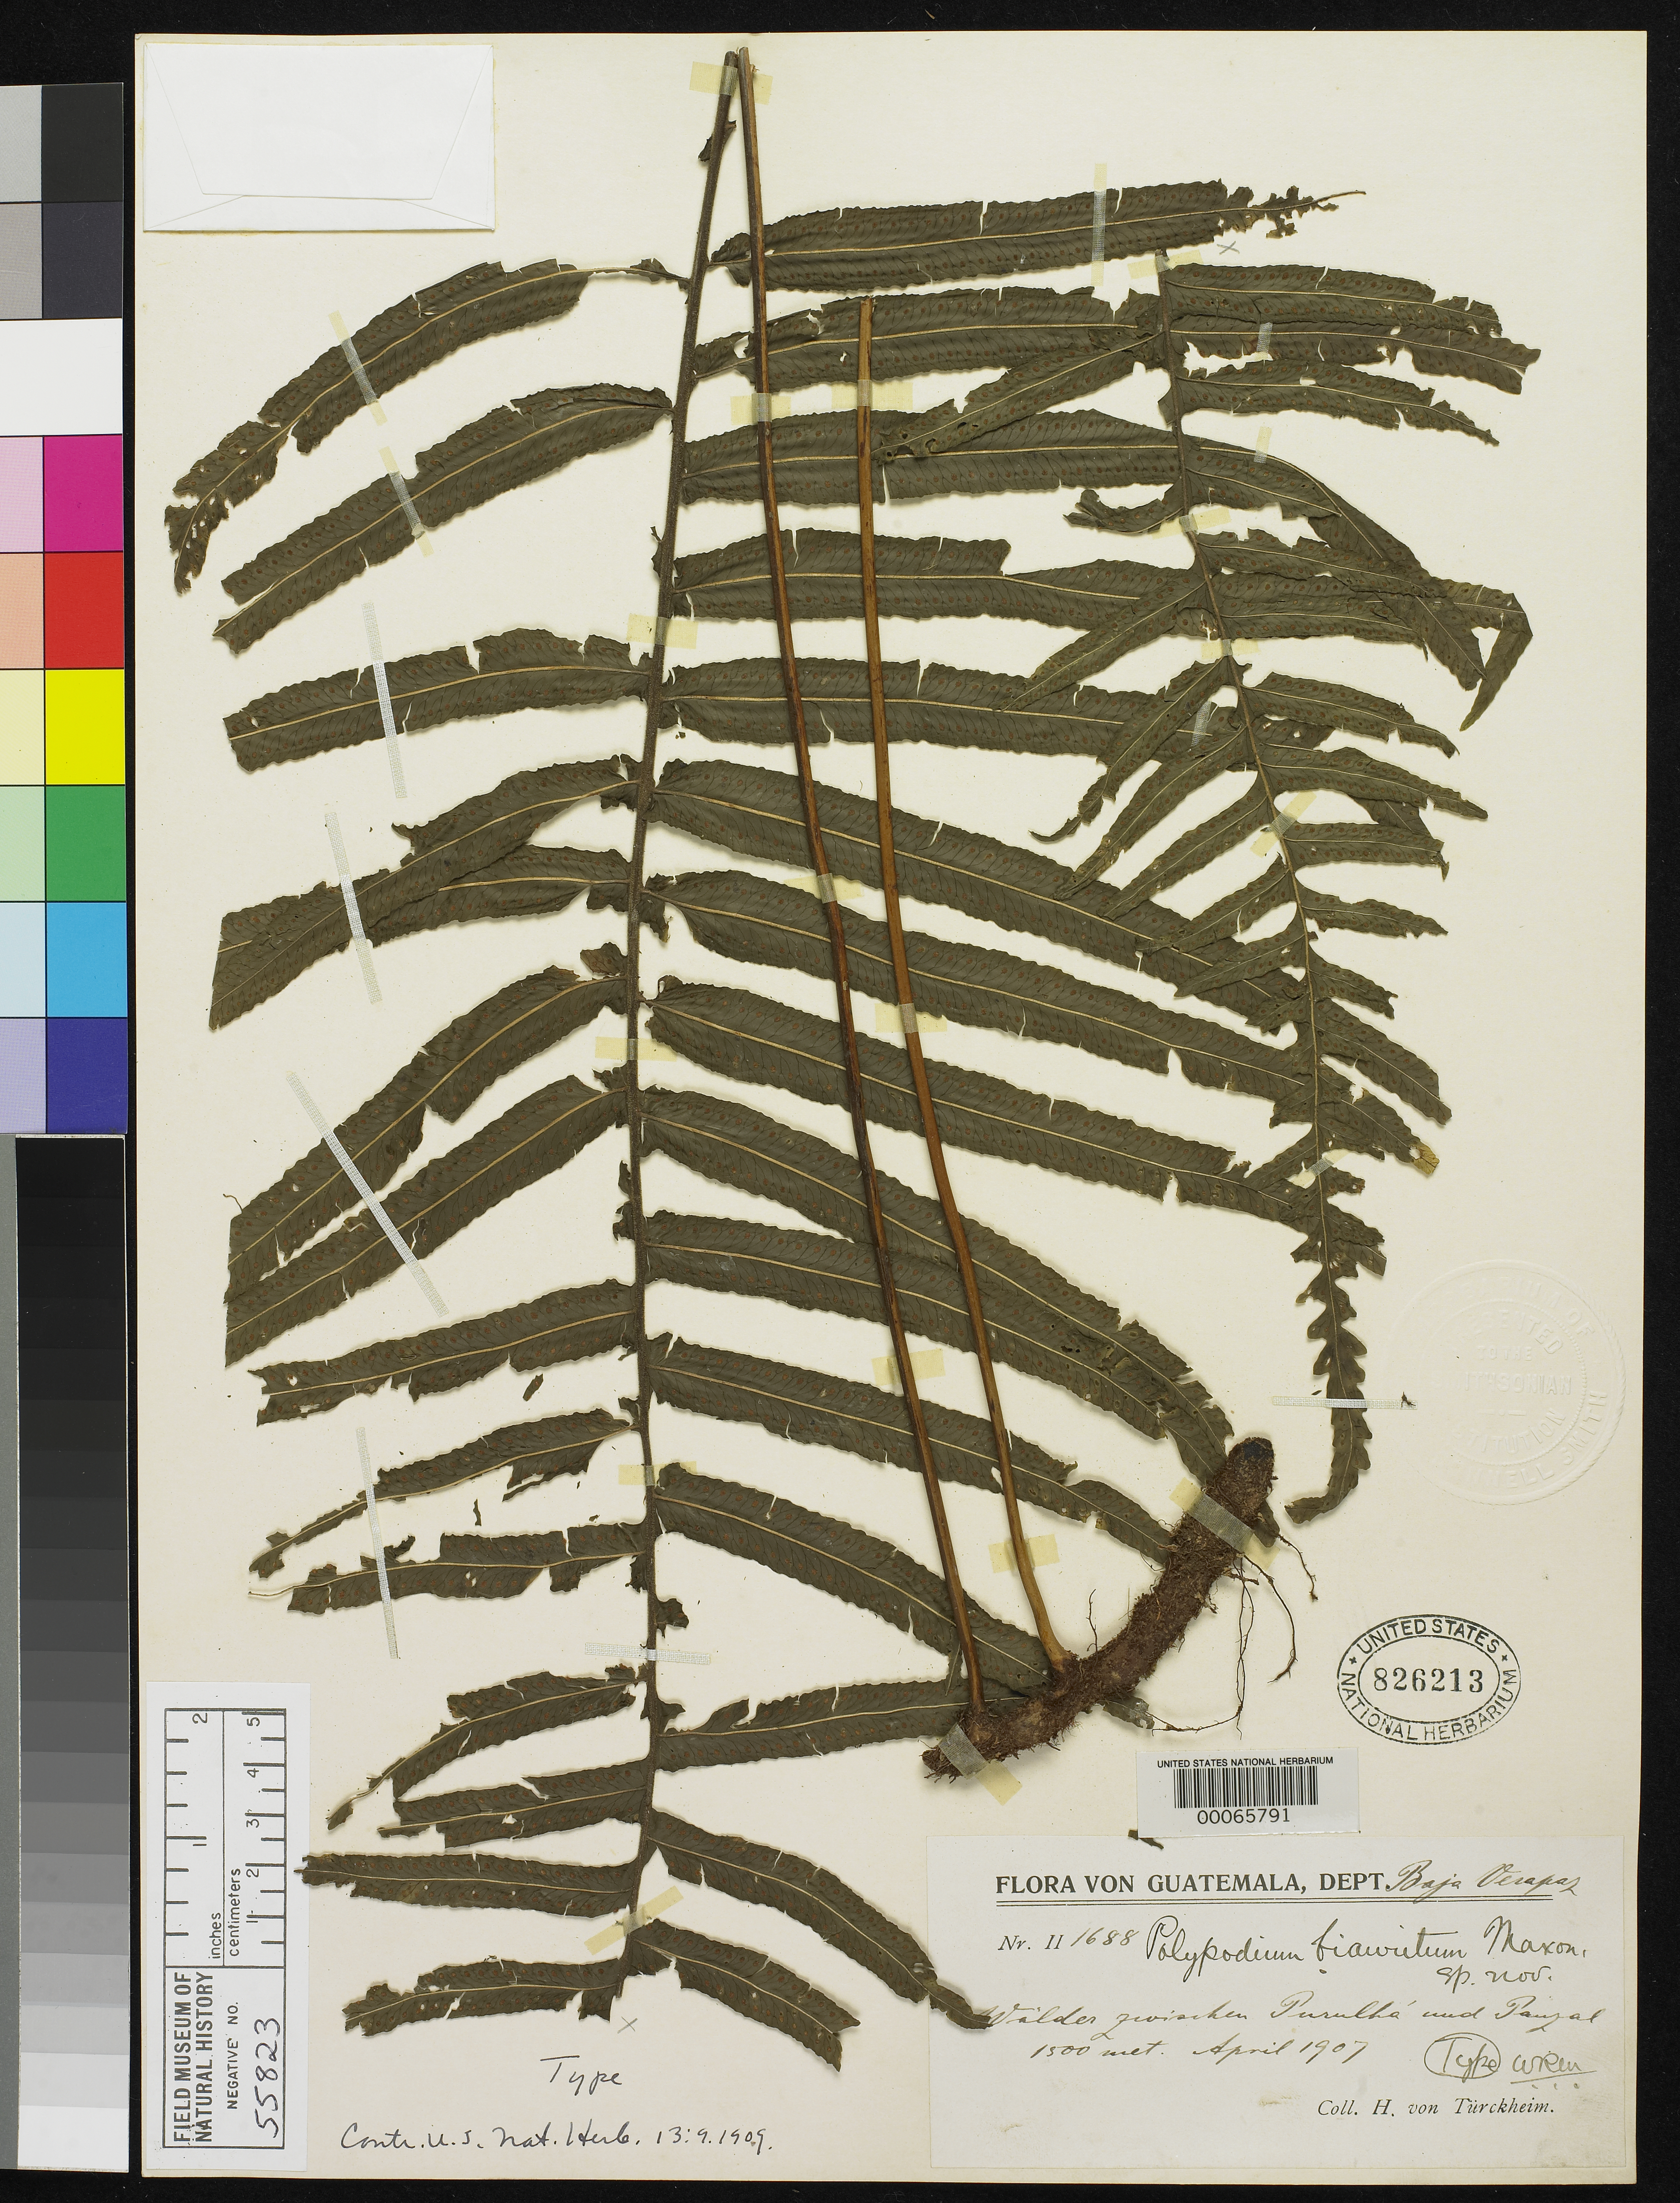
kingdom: Plantae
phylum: Tracheophyta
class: Polypodiopsida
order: Polypodiales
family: Polypodiaceae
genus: Polypodium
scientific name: Polypodium biauritum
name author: Maxon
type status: Holotype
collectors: H. von Türckheim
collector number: Ii 1688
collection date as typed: Apr 1907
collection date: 1907-04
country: Guatemala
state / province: Baja Verapaz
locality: Purilla und Pauyal.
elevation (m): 1500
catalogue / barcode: US 826213